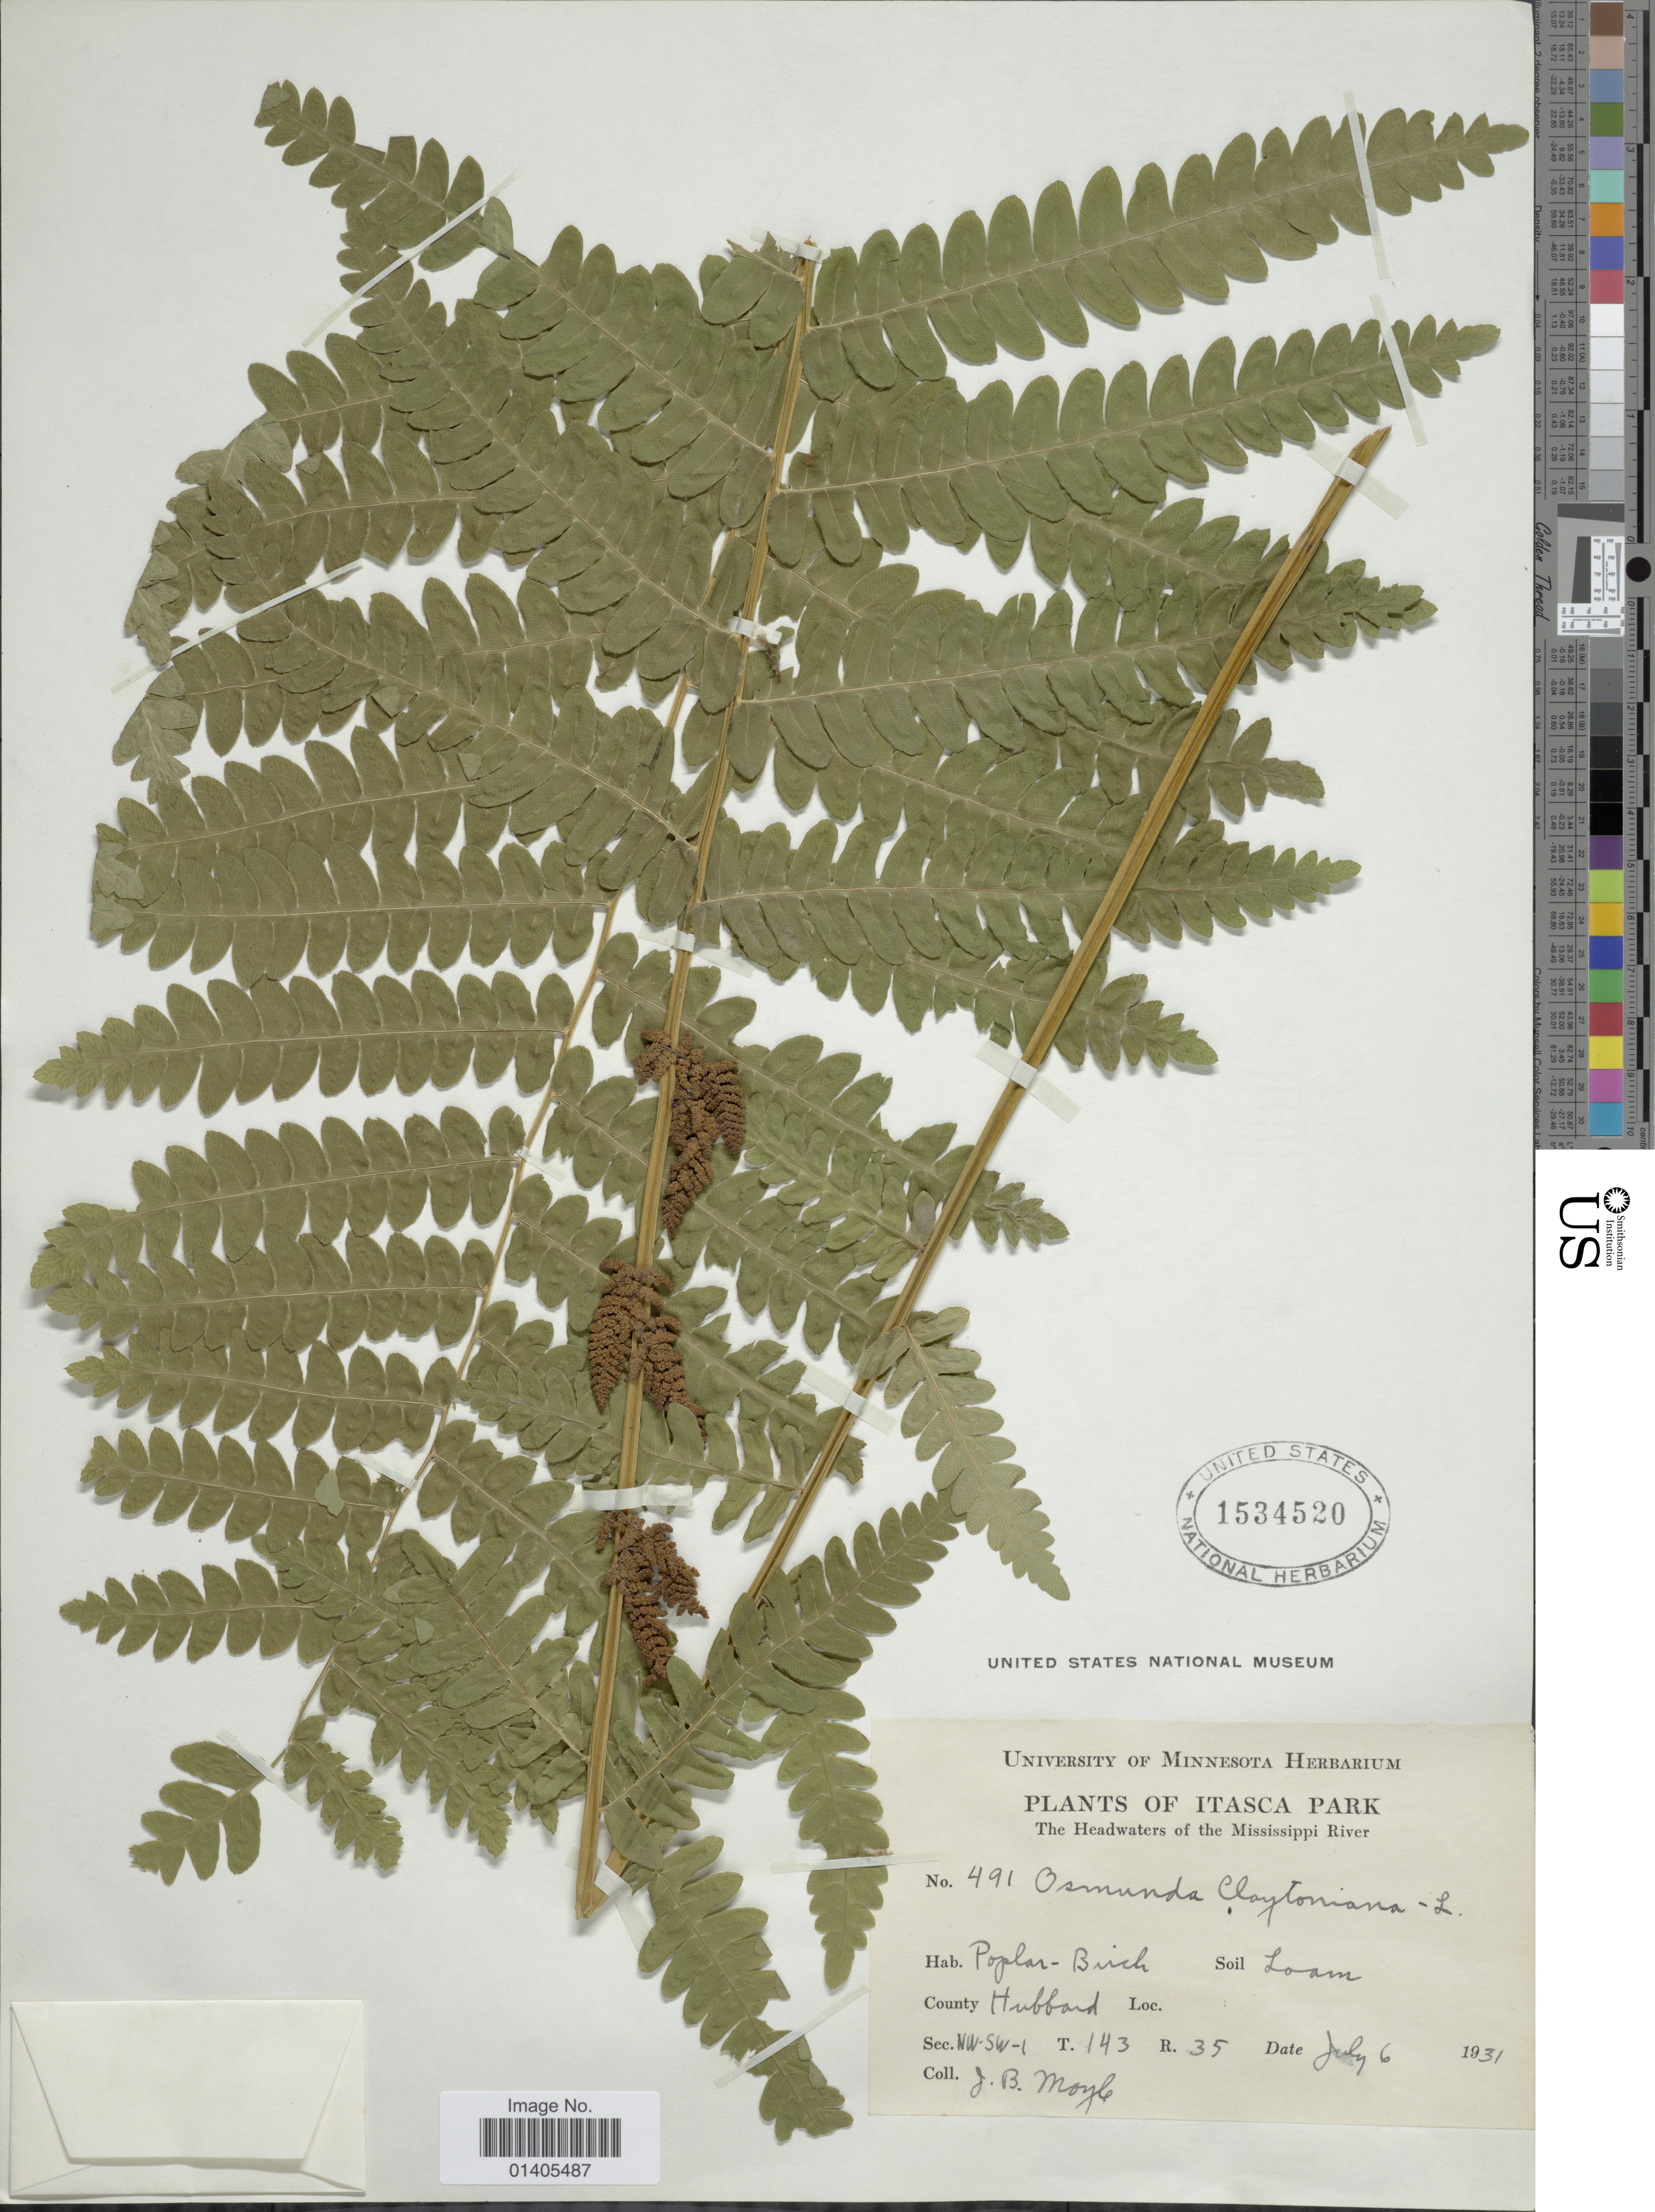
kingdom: Plantae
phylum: Tracheophyta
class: Polypodiopsida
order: Osmundales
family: Osmundaceae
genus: Osmunda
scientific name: Osmunda claytoniana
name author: (L.) Tagawa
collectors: J. Moyle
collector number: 491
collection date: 1931-07-06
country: United States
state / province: Minnesota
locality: Itasca Park, The Headwaters of the Mississippi River, County Hubbard, Sec. NW-SW-1 T. 143, R 35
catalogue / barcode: US 1534520